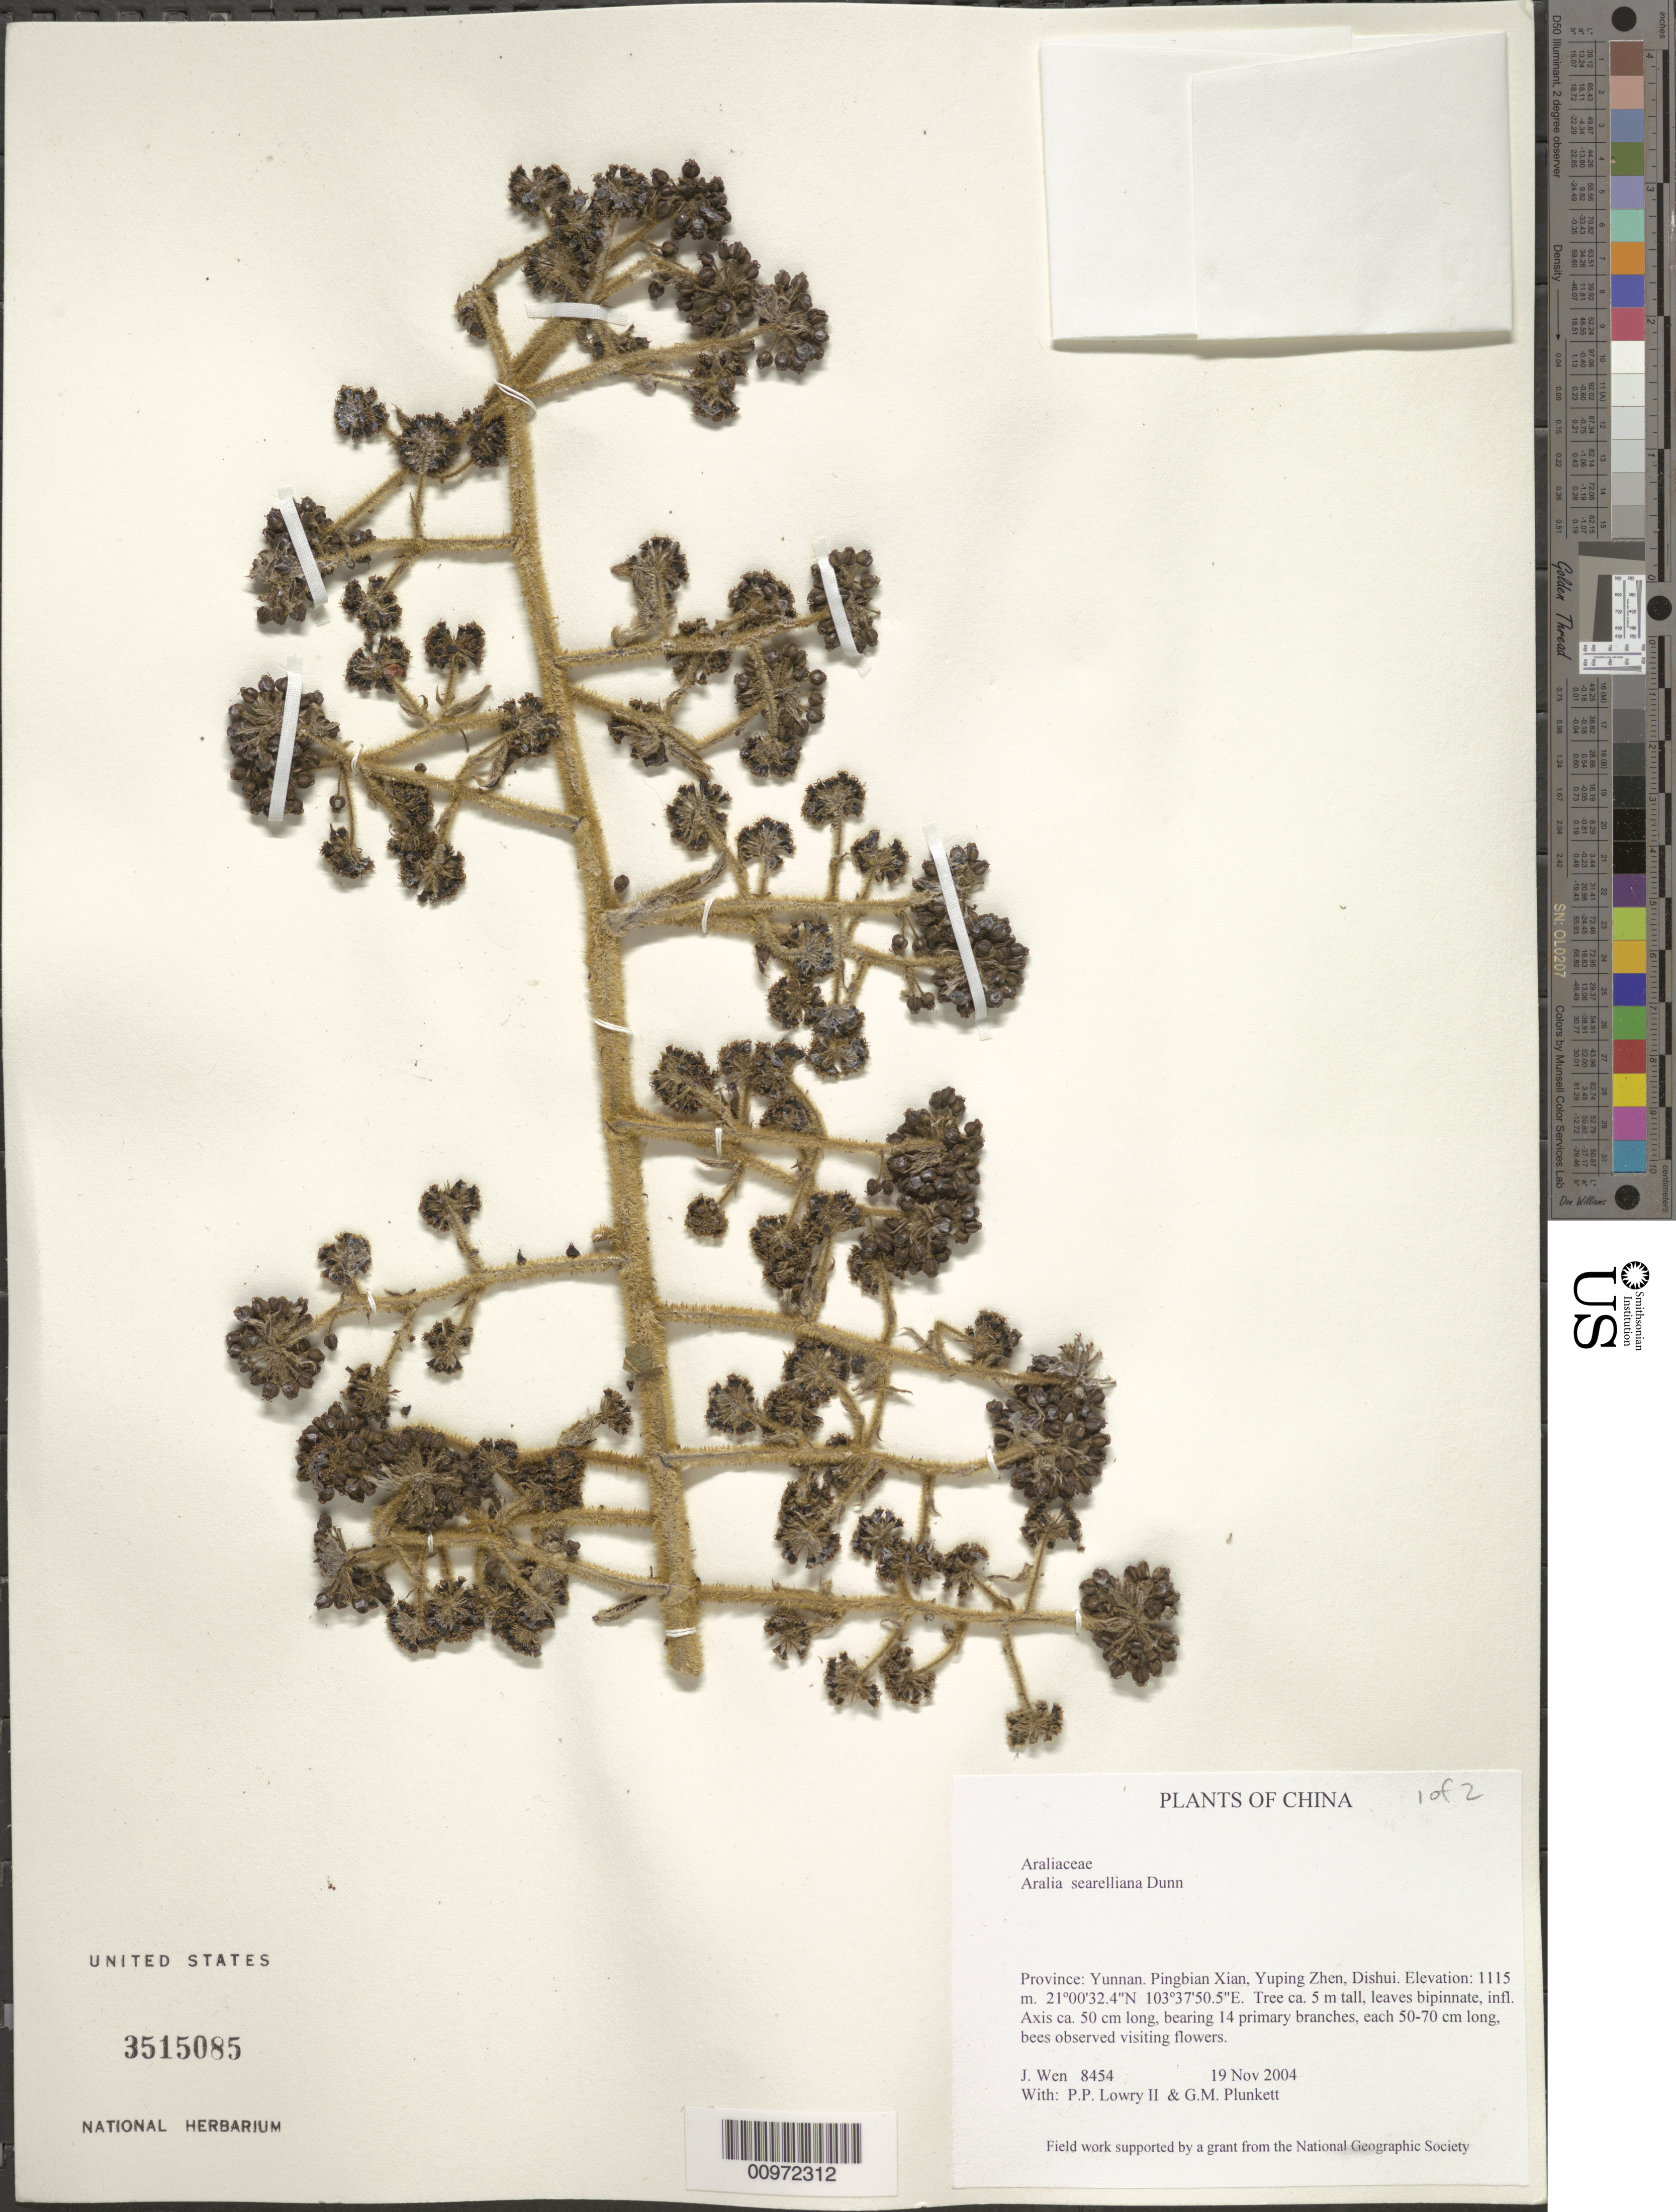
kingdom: Plantae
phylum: Tracheophyta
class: Magnoliopsida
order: Apiales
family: Araliaceae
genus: Aralia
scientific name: Aralia searelliana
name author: Dunn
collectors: J. Wen, P. P. Lowry & G. M. Plunkett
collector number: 8454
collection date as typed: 19 Nov 2004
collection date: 2004-11-19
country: China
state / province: Yunnan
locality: Pingbian Xian, Yuping Zhen, Dishui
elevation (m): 1115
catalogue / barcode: US 3515085